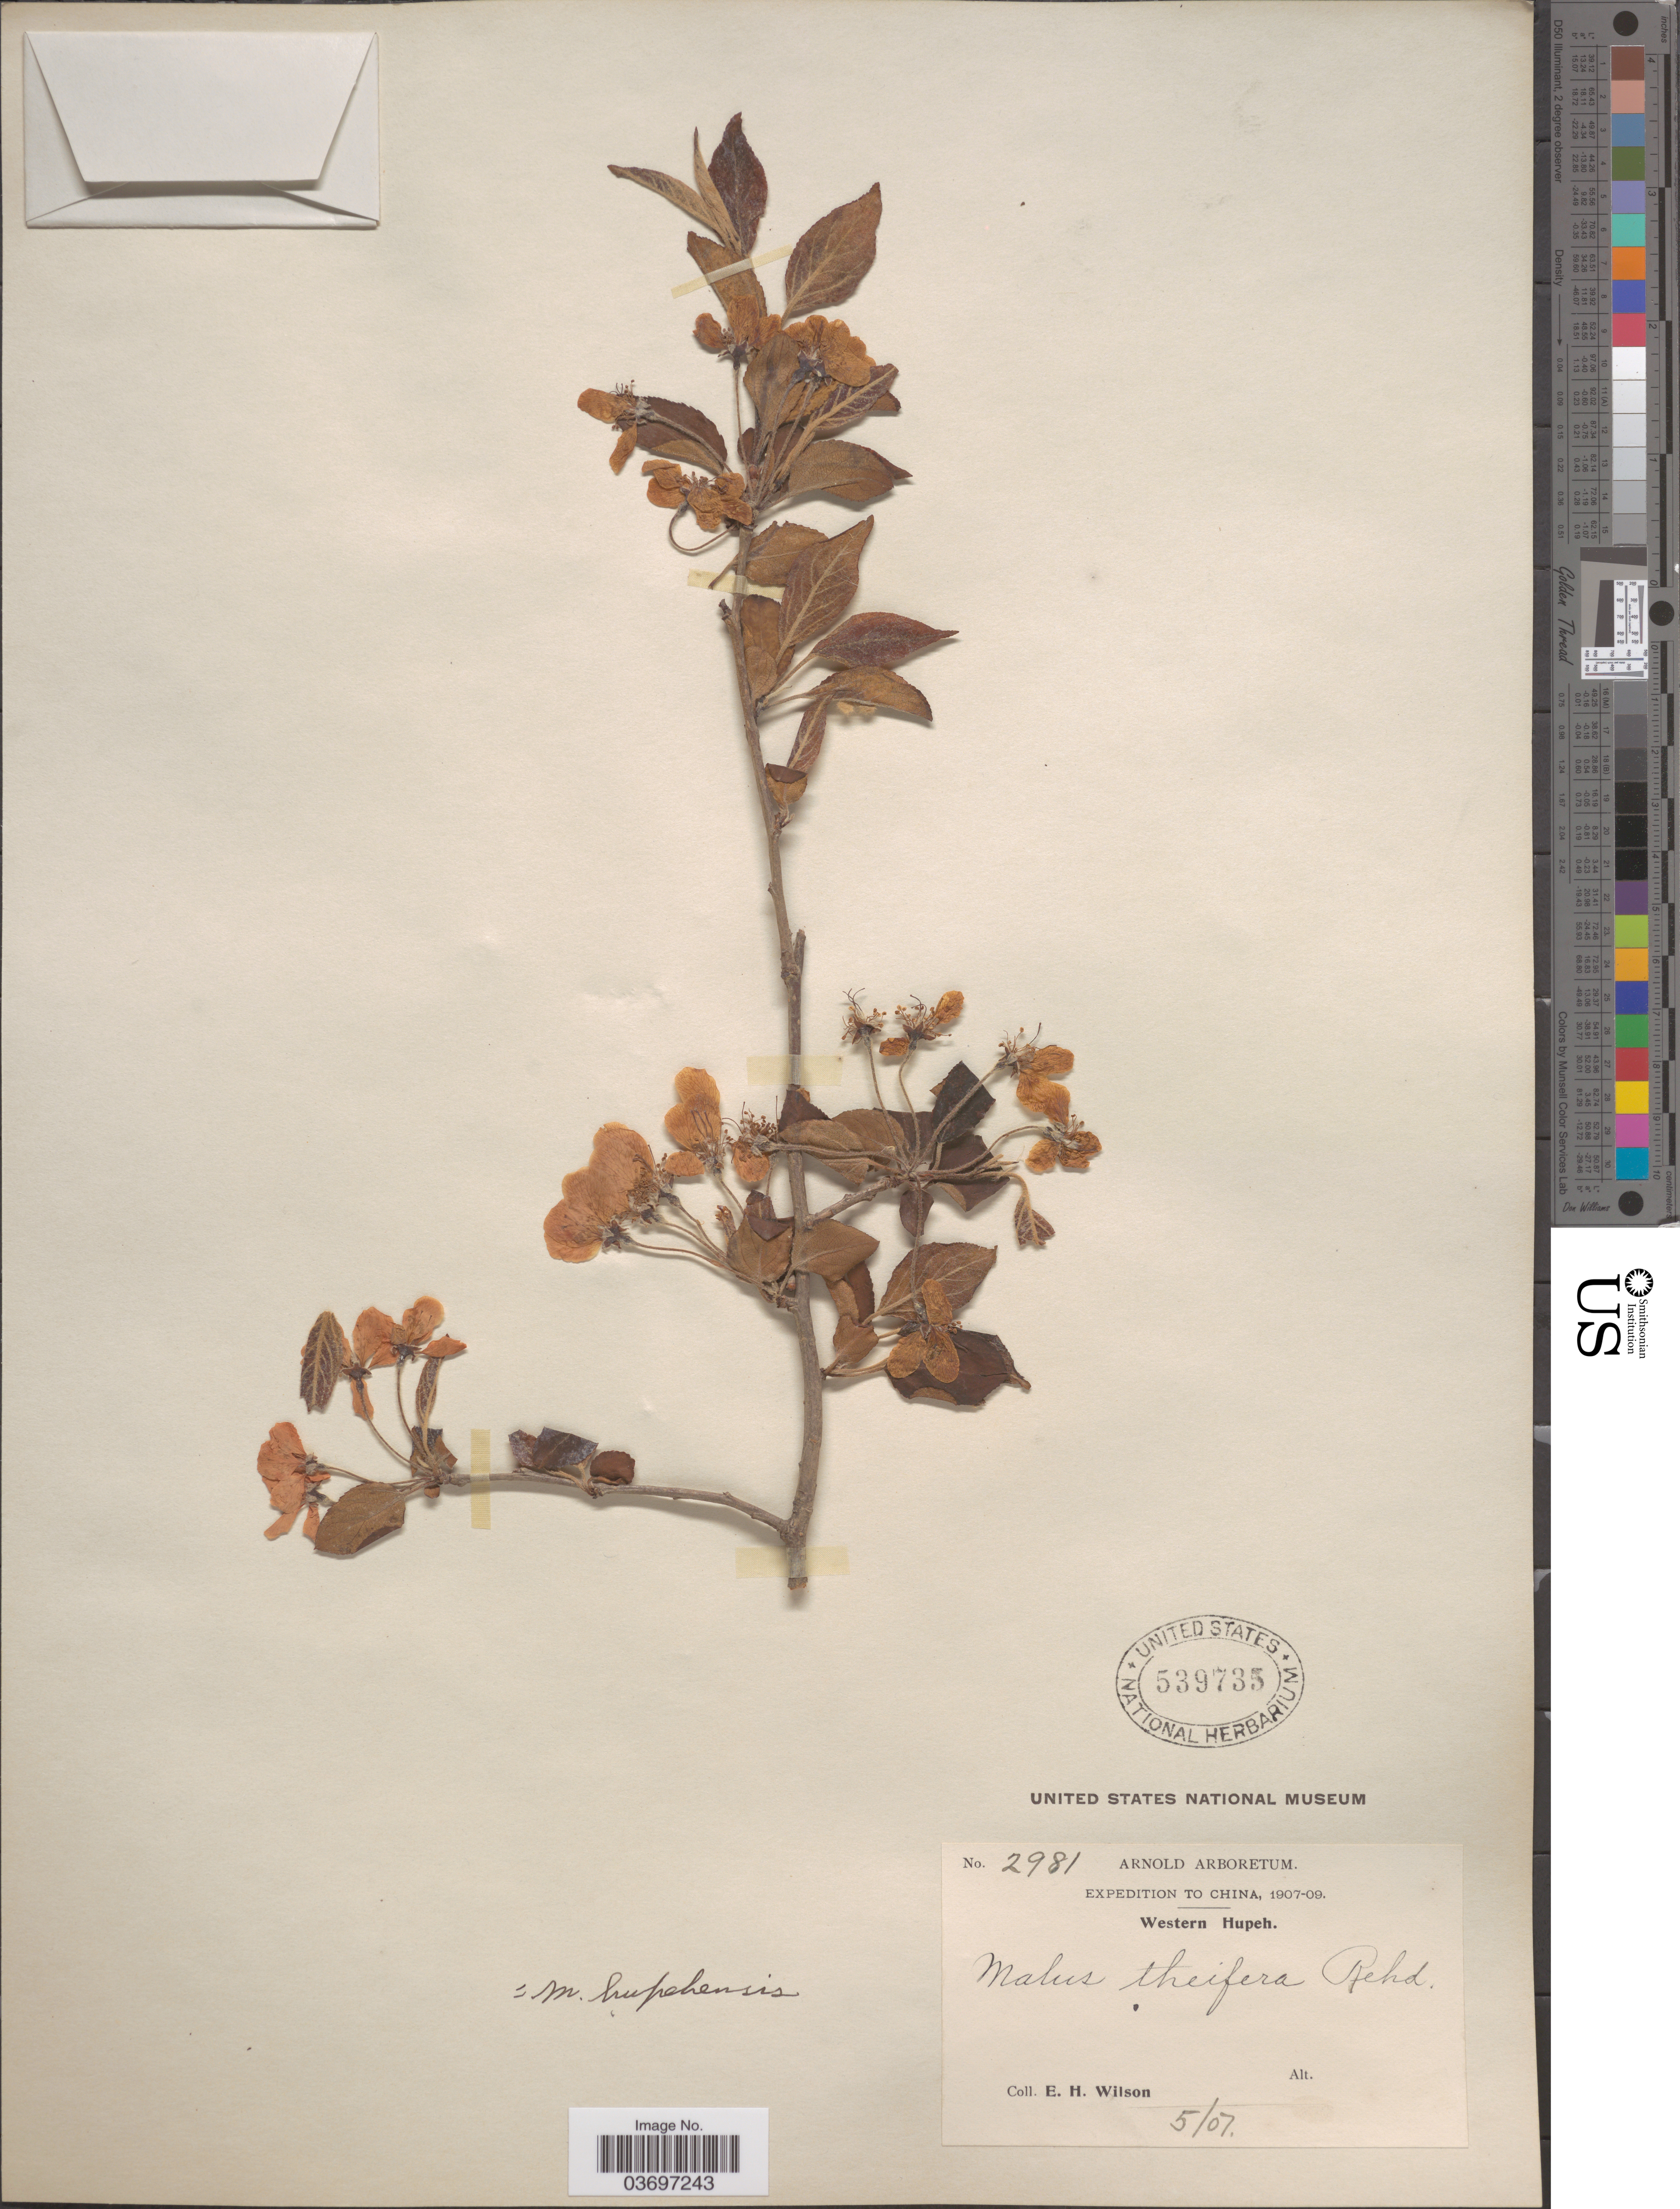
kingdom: Plantae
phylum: Tracheophyta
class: Magnoliopsida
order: Rosales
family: Rosaceae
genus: Malus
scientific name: Malus hupehensis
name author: (Pamp.) Rehder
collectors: E. Wilson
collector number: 2981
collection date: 1907-05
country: China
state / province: Hubei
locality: Western Hupeh.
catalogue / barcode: US 539735